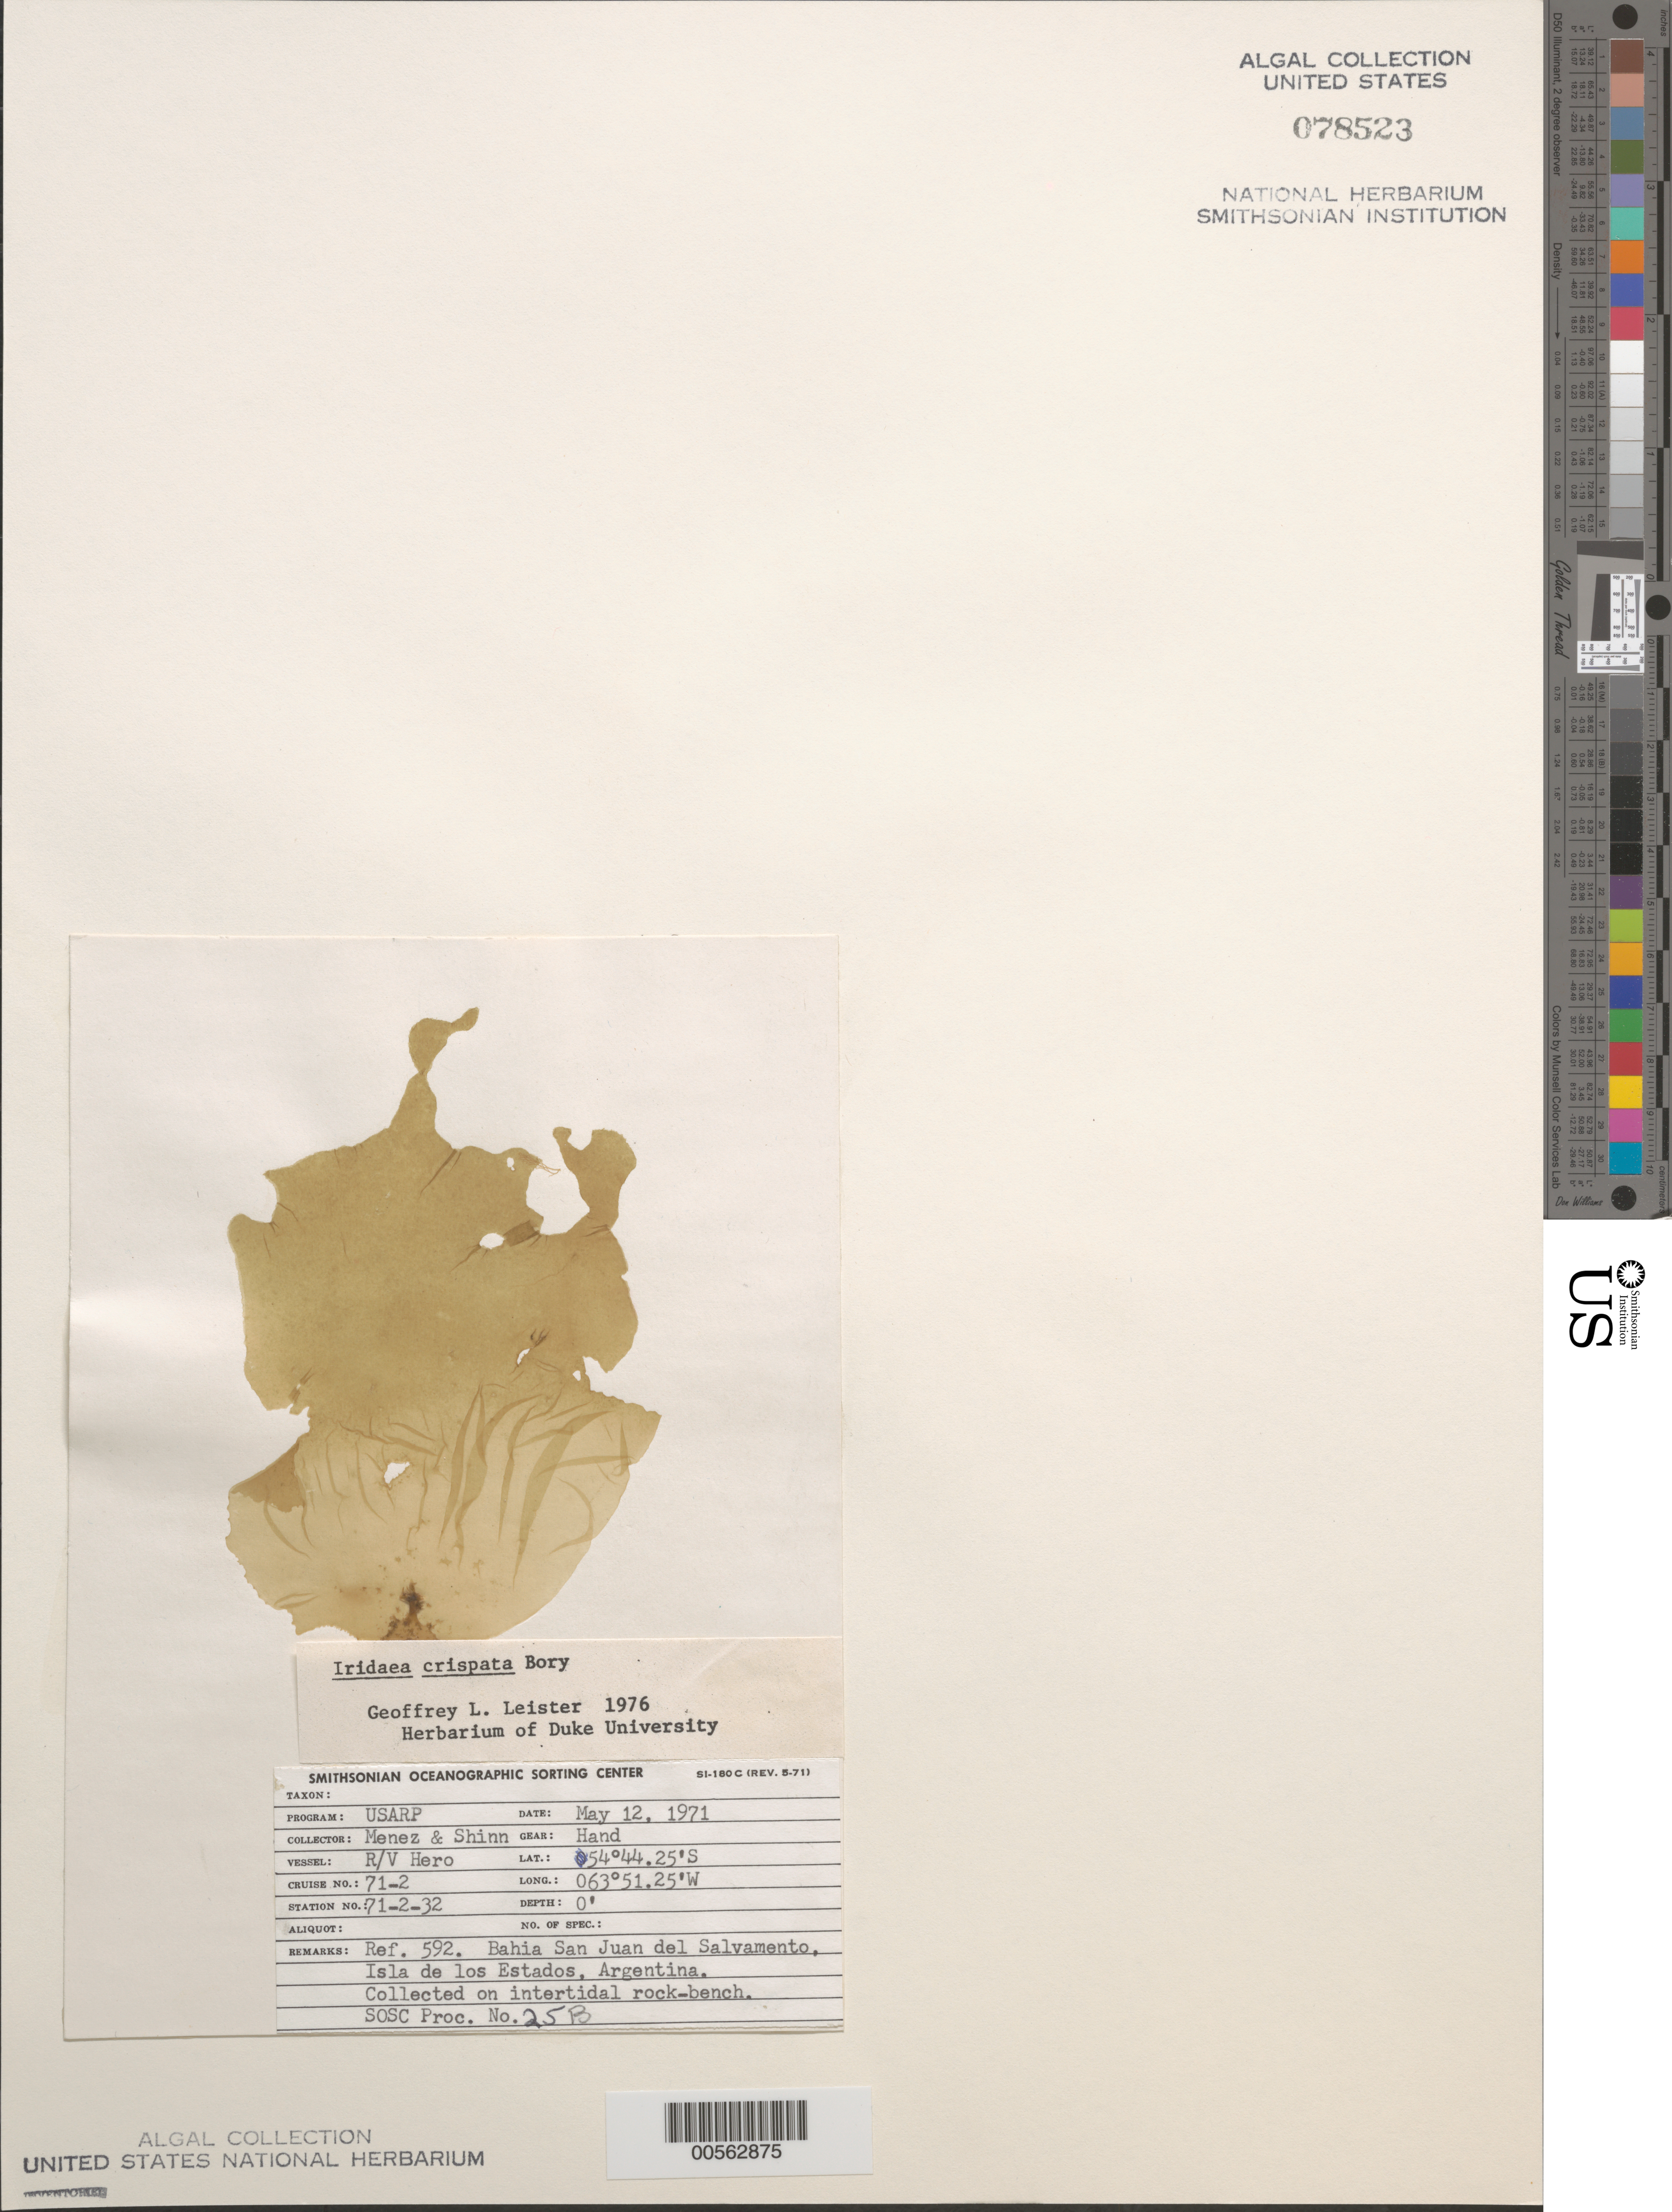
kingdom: Plantae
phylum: Rhodophyta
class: Florideophyceae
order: Gigartinales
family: Gigartinaceae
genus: Sarcothalia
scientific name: Sarcothalia crispata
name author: (Bory) Leister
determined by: Algae name updating Project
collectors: Meñez & -. Shinn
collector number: Station 71-2-32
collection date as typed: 12 May 1969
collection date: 1969-05-12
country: Argentina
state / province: Tierra del Fuego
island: Isla de los Estados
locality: Bahia San Juan del Salvamento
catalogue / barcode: US 78523